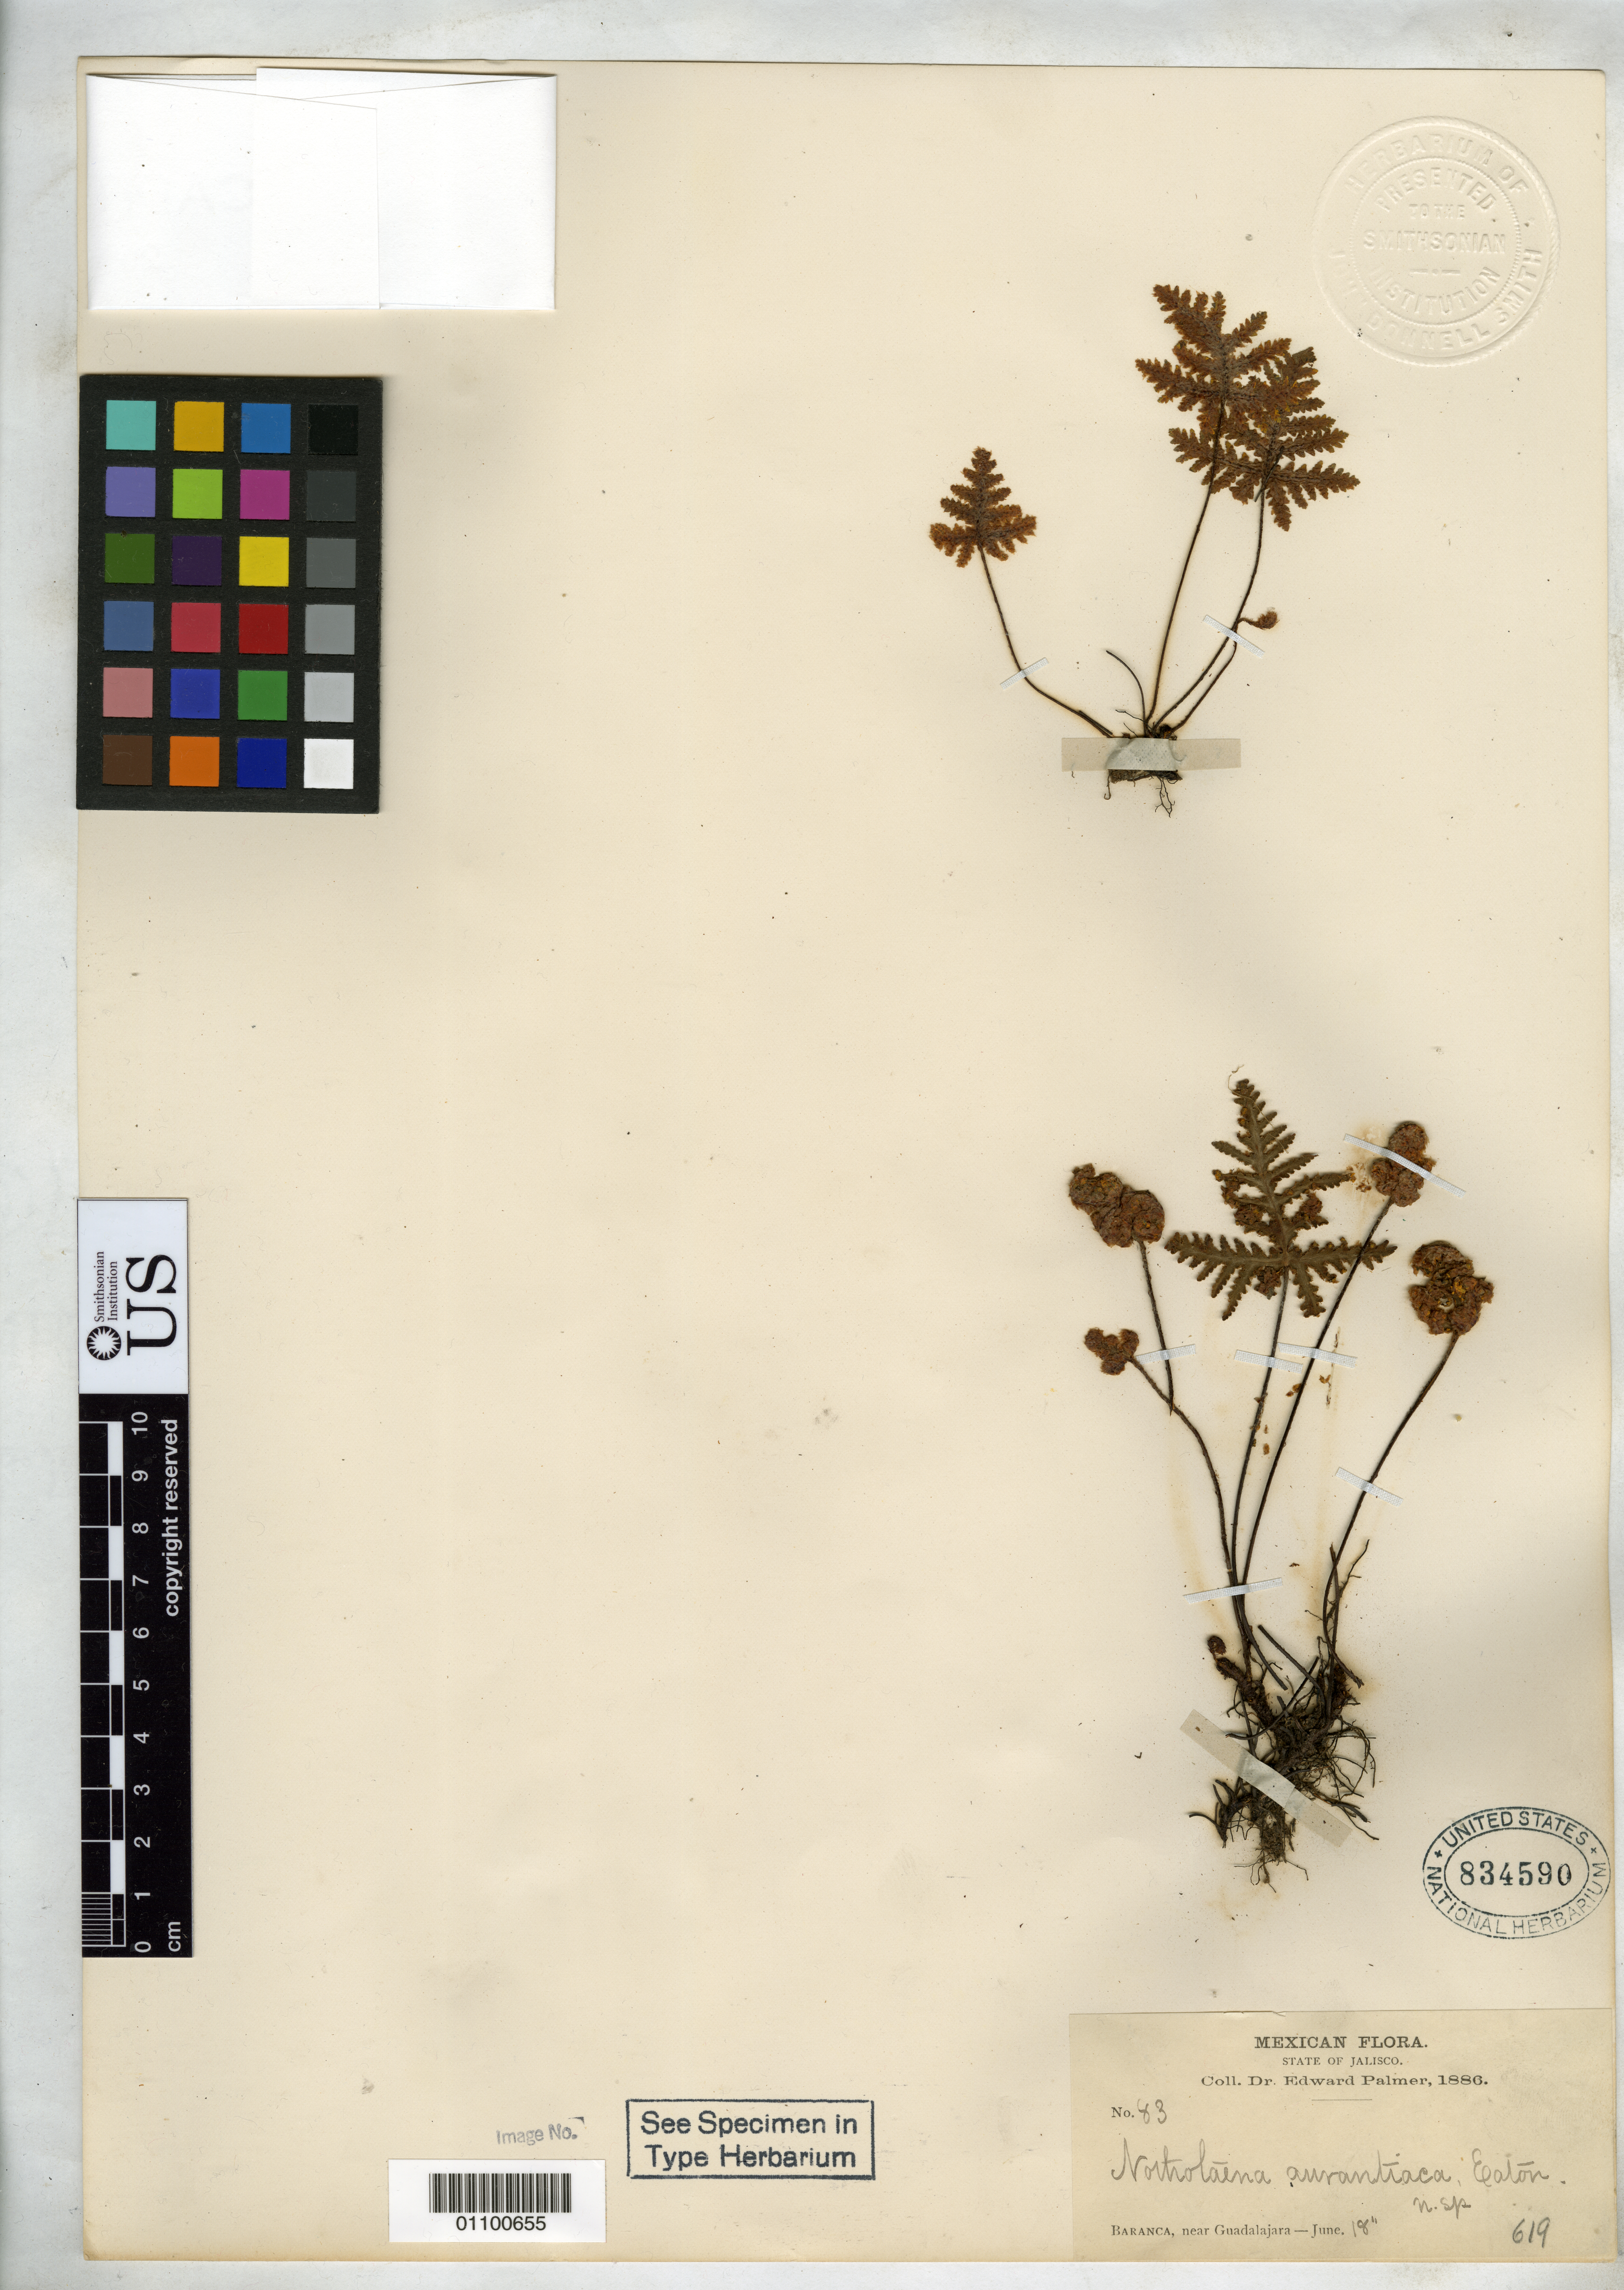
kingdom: Plantae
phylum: Tracheophyta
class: Polypodiopsida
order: Polypodiales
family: Pteridaceae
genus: Notholaena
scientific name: Notholaena aurantiaca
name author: D.C. Eaton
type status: Type Collection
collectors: E. Palmer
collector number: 83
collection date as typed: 18 Jun 1886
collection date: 1886-06-18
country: Mexico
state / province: Jalisco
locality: Baranca, near Guadalajara.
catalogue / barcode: US 834590